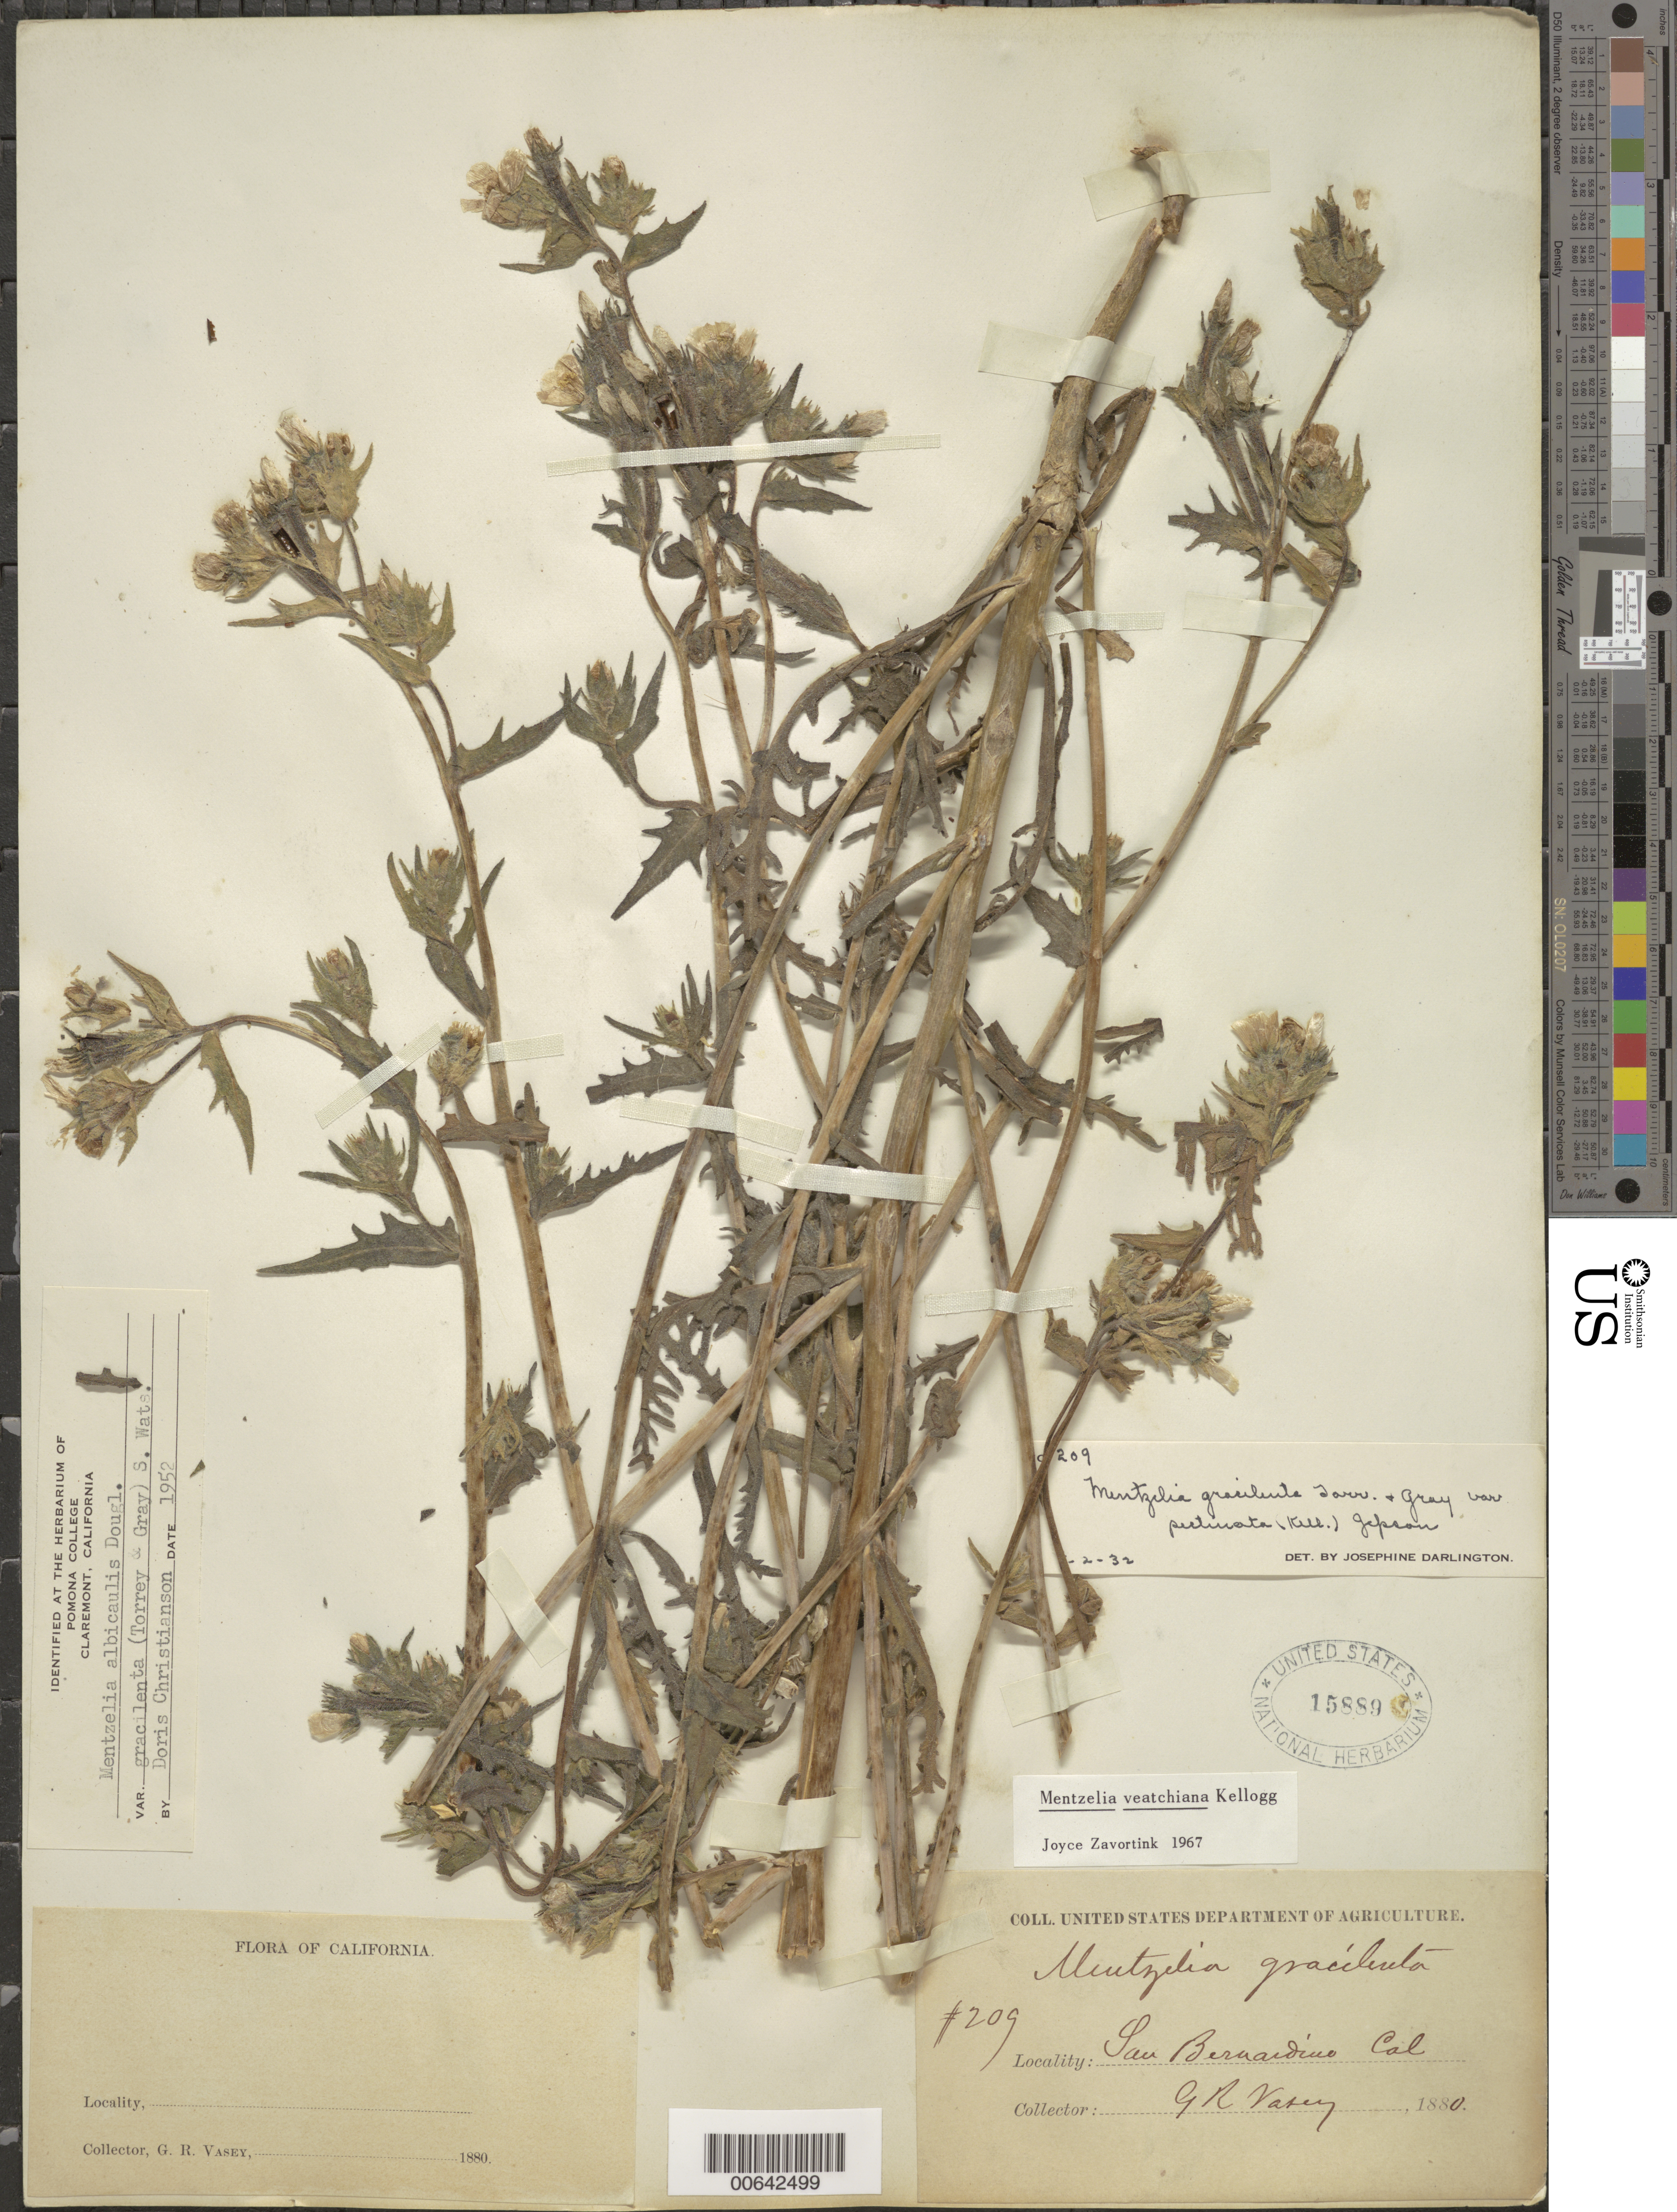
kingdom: Plantae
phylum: Tracheophyta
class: Magnoliopsida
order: Cornales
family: Loasaceae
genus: Mentzelia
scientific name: Mentzelia veatchiana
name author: Kellogg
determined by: Zavortink, J. E.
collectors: G. R. Vasey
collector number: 209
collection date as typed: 1880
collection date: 1880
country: United States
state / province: California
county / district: San Bernardino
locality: San Bernardino.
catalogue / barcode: US 15889